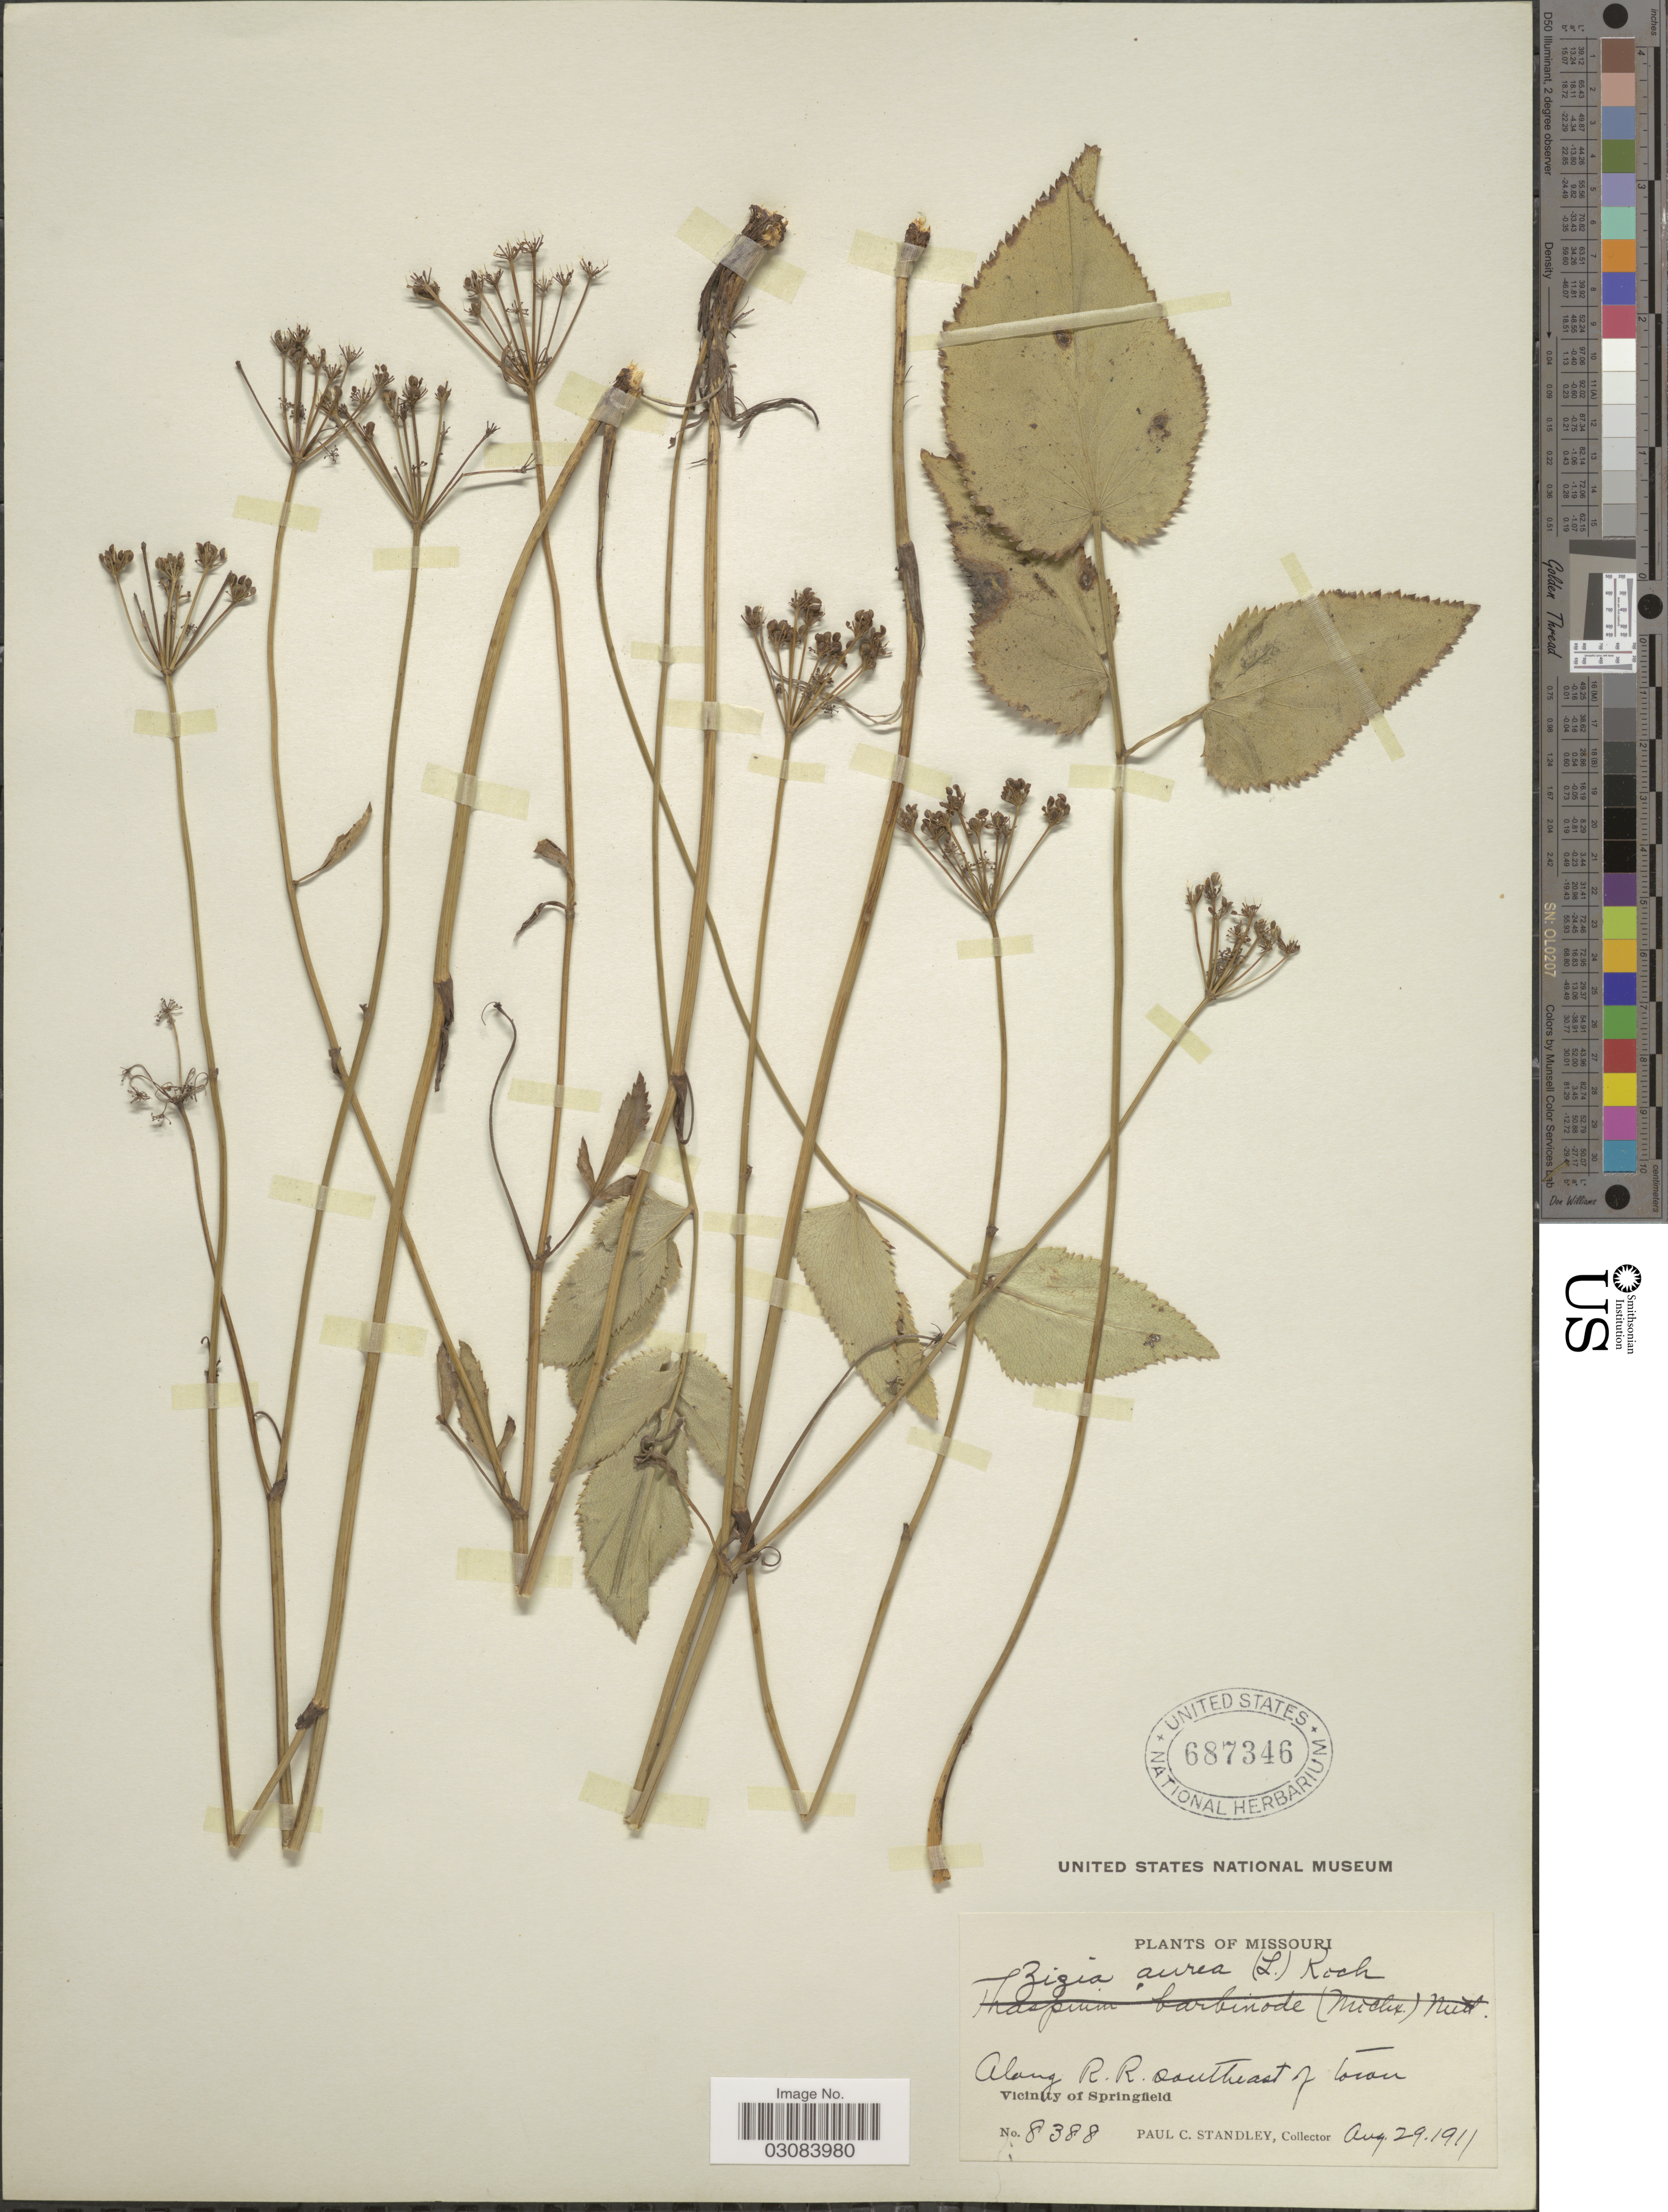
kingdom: Plantae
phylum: Tracheophyta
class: Magnoliopsida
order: Apiales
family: Apiaceae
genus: Zizia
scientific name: Zizia aurea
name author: (L.) Koch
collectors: P. C. Standley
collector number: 8388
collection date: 1911-08-29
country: United States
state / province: Missouri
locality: Along R.R. southeast of town. Vicinity of Springfield.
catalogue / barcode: US 687346